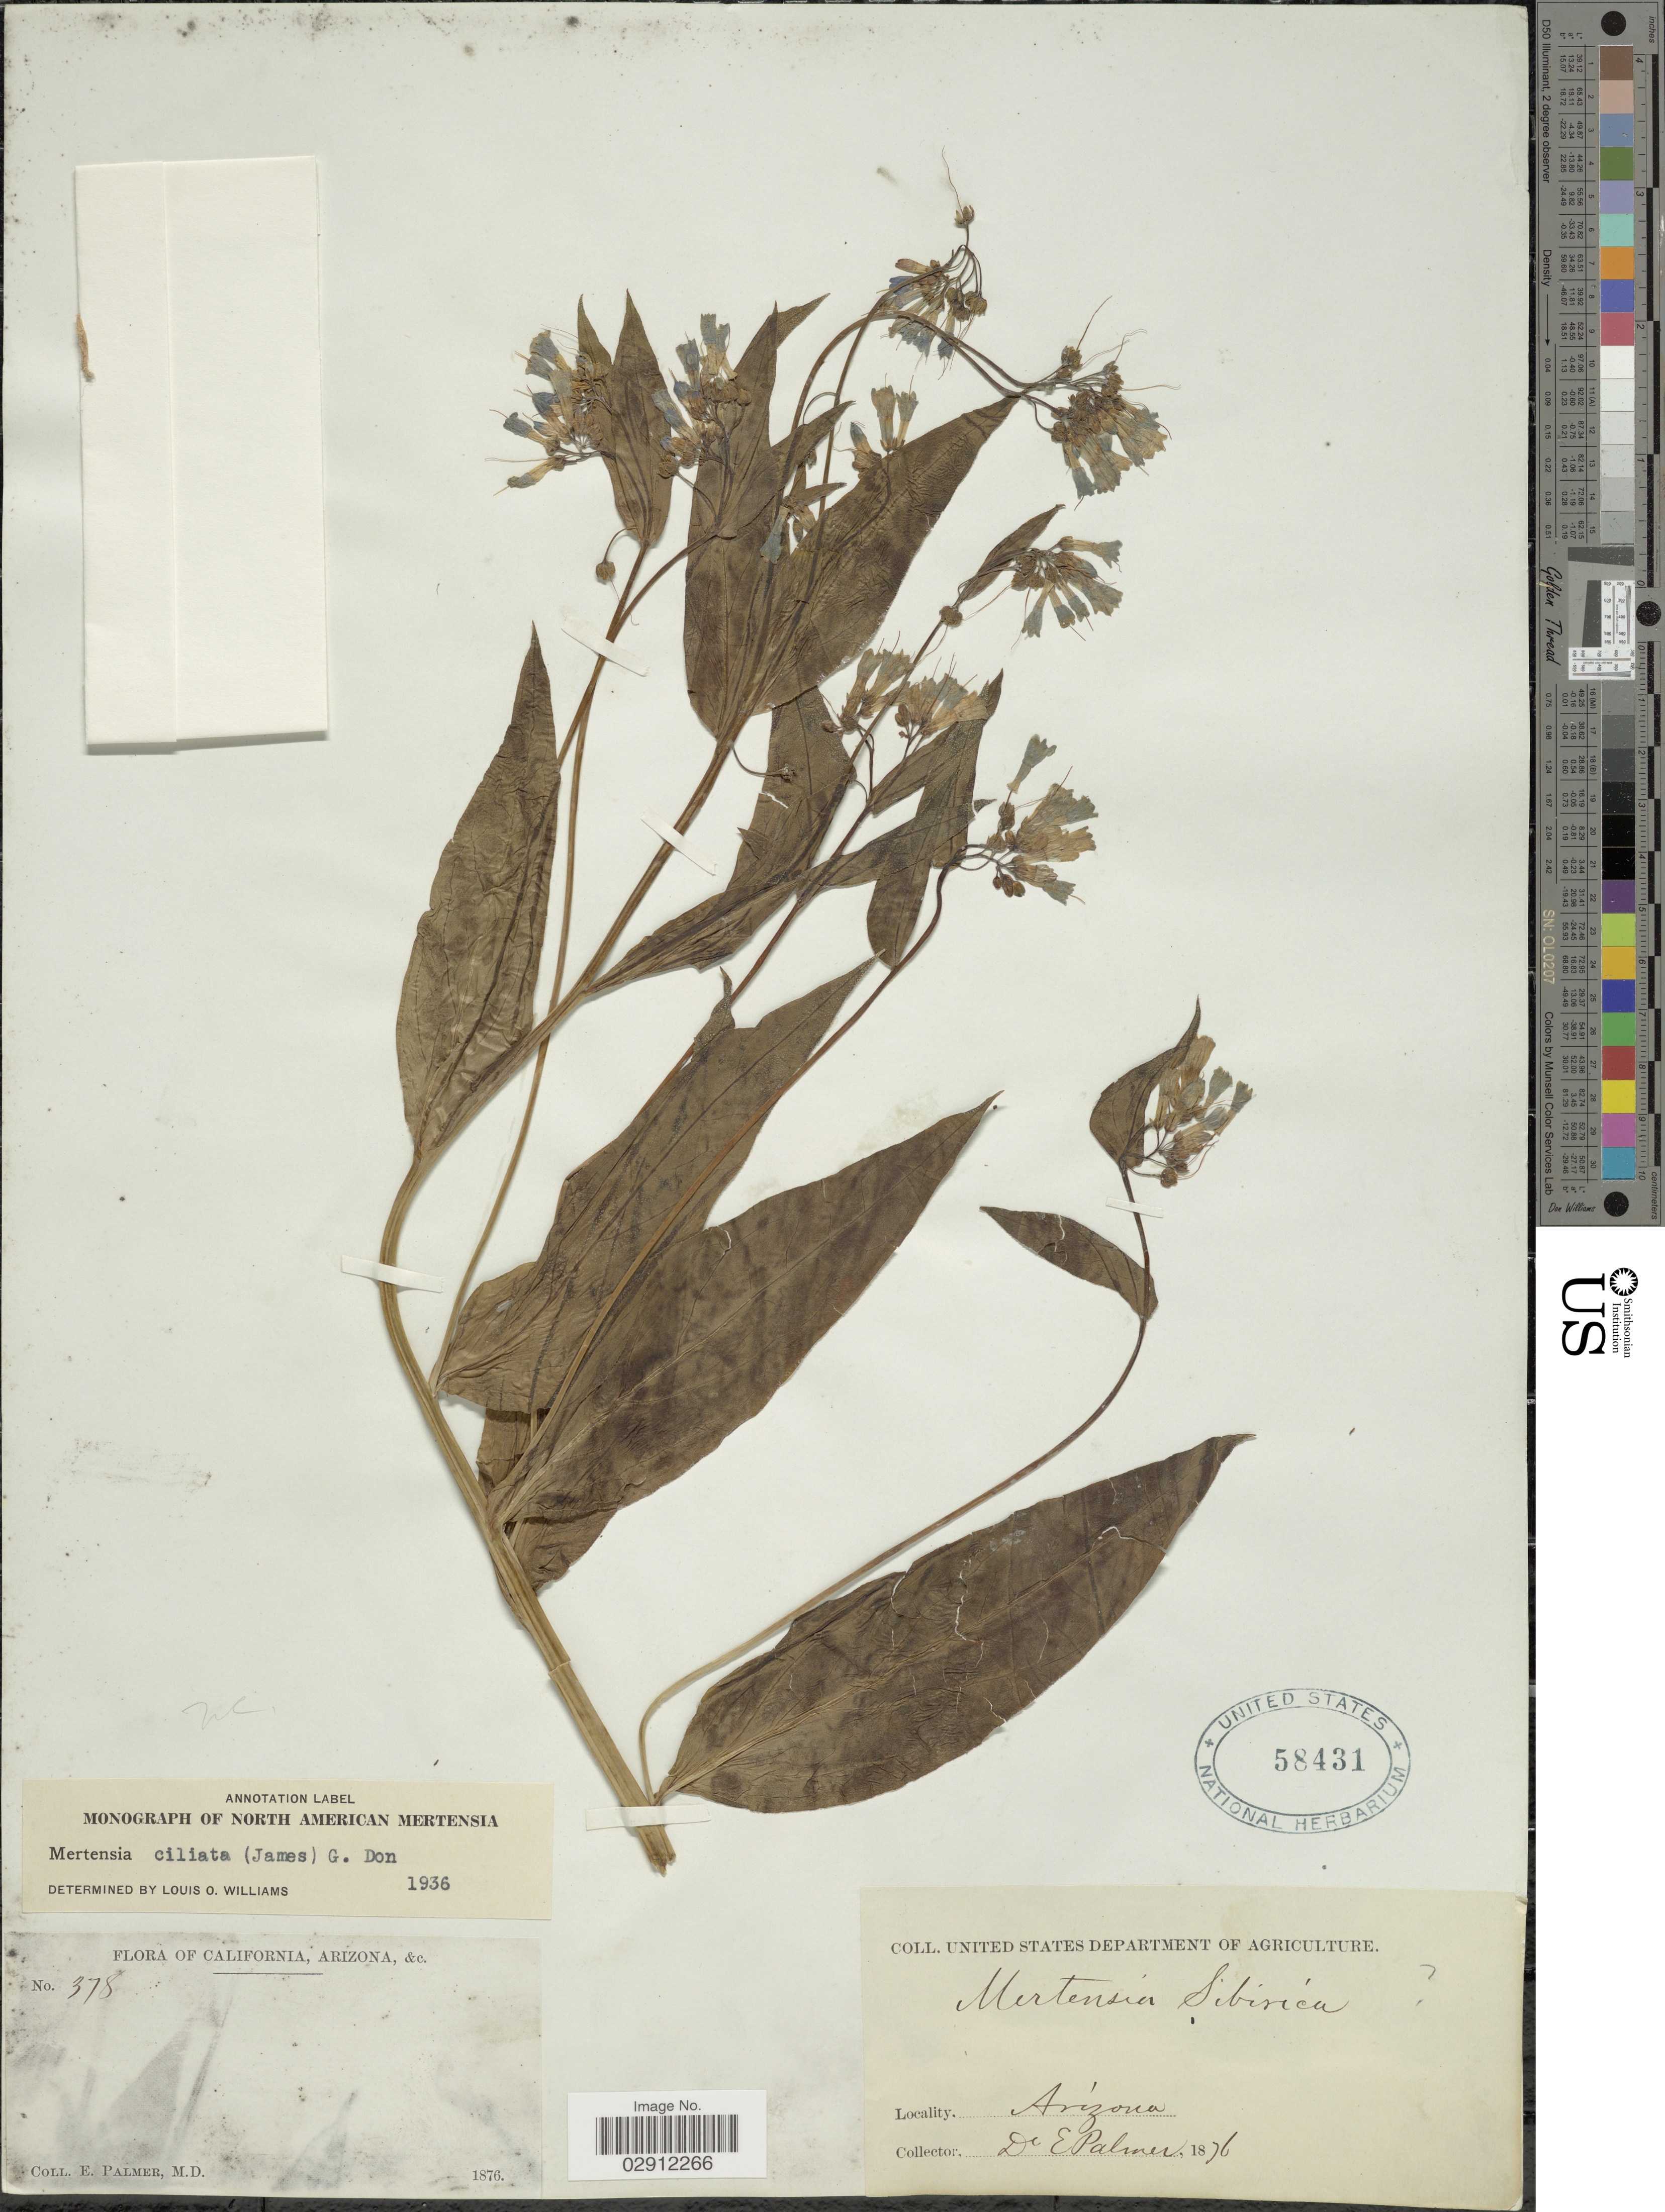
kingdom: Plantae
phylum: Tracheophyta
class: Magnoliopsida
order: Boraginales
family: Boraginaceae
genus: Mertensia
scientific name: Mertensia ciliata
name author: (James) G. Don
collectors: E. Palmer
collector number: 378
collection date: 1876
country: United States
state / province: Arizona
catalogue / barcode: US 58431